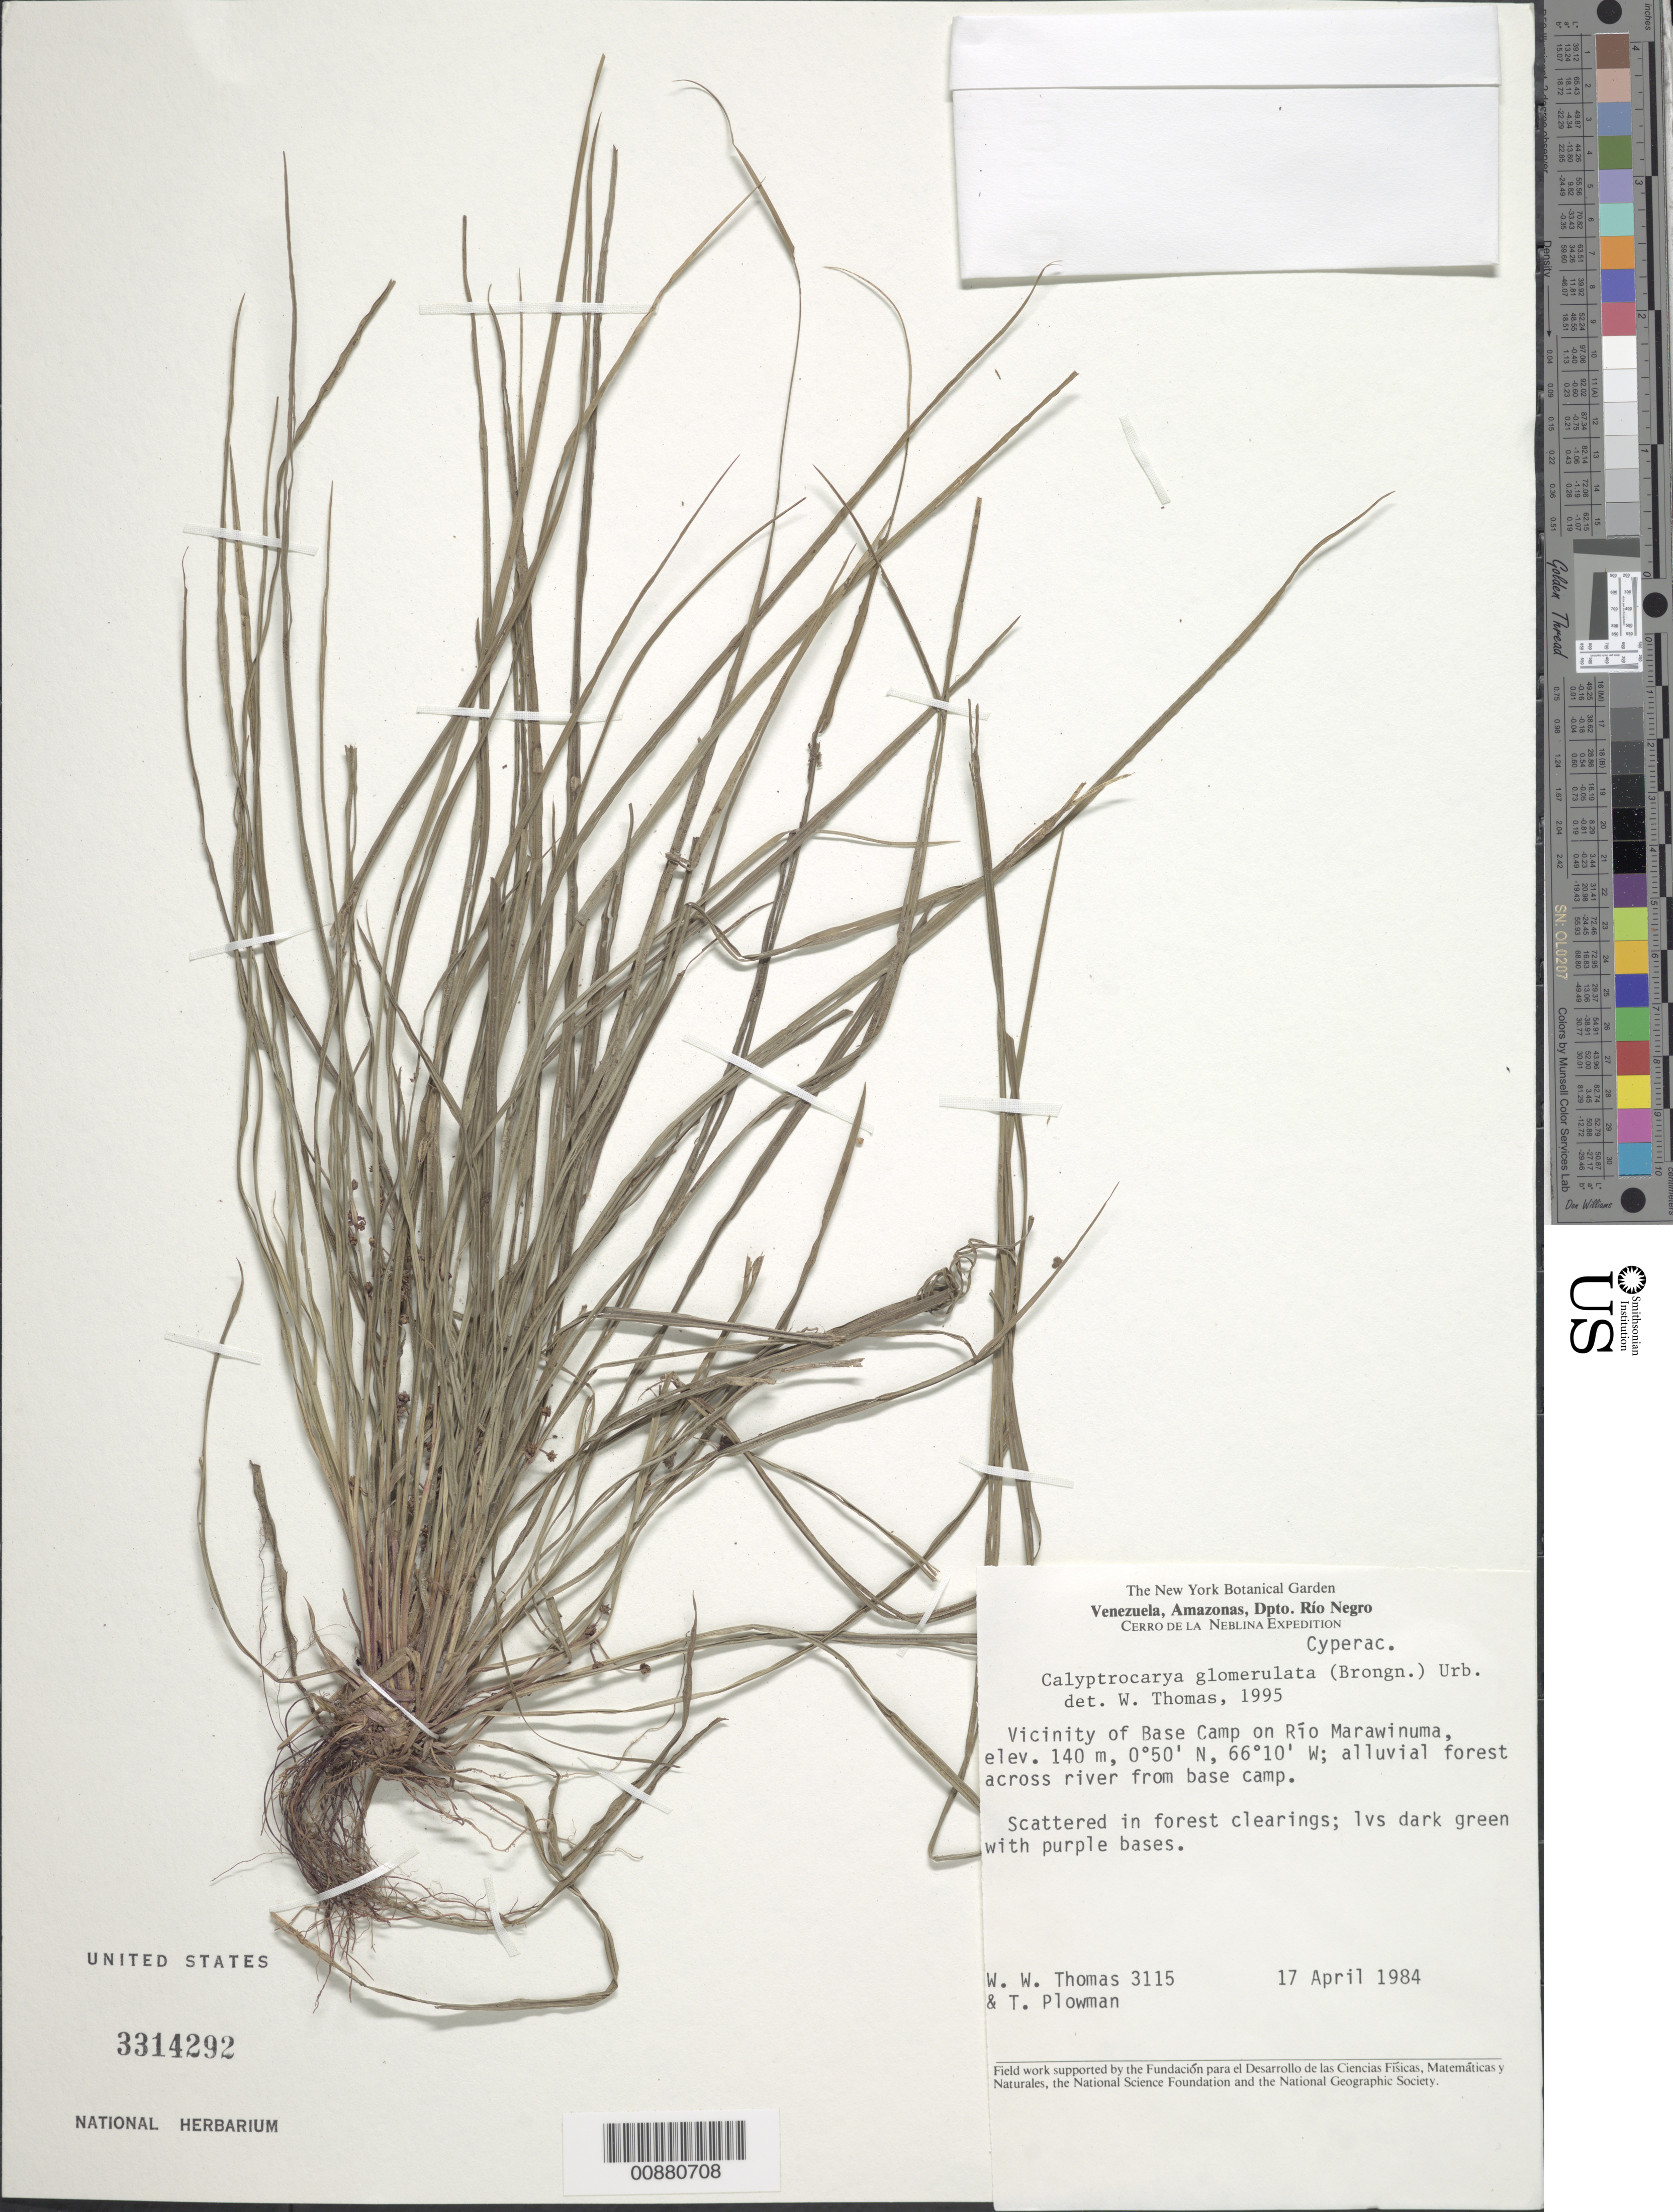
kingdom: Plantae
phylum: Tracheophyta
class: Liliopsida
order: Poales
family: Cyperaceae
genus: Calyptrocarya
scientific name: Calyptrocarya glomerulata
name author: (Brongn.) Urb.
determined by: Thomas, W. W., (NY), New York Botanical Garden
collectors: W. W. Thomas & T. Plowman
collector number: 3115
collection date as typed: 17-Apr-84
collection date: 1984-04-17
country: Venezuela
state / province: Amazonas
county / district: Río Negro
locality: Río Marawinuma, vicinity of Base Camp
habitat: Alluvial forest; in forest clearings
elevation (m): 140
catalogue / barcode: US 3314292